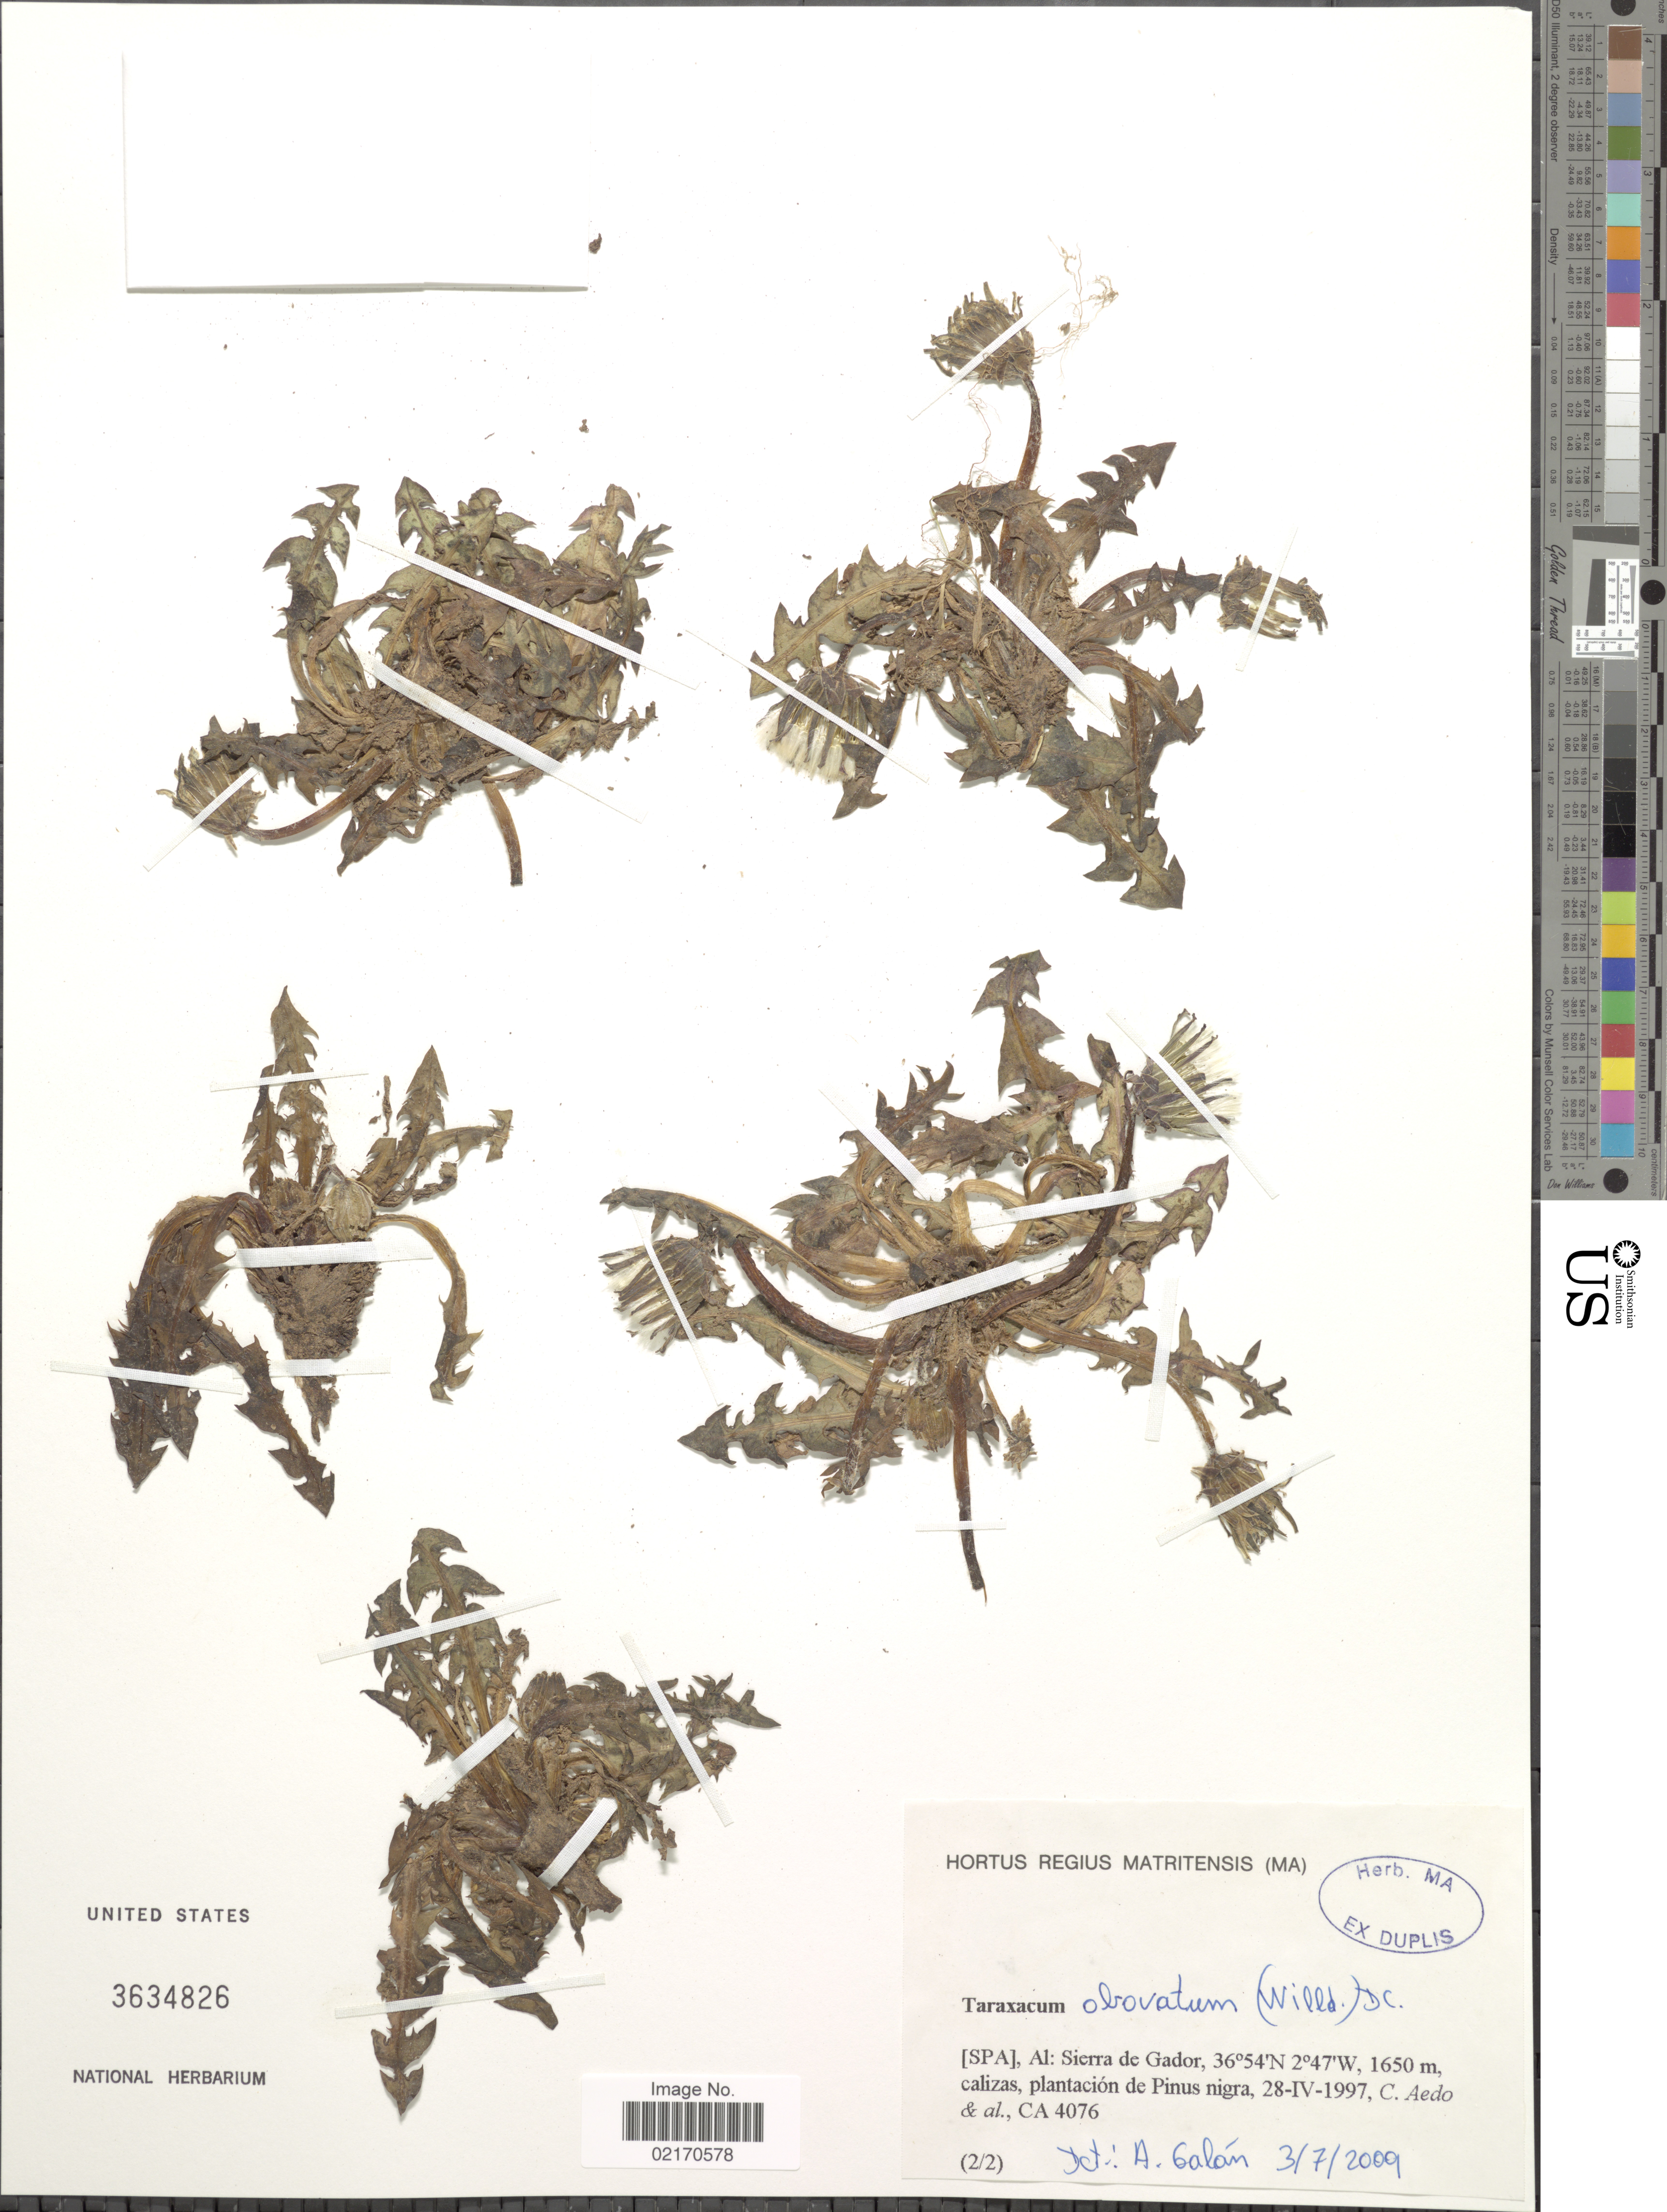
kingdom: Plantae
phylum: Tracheophyta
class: Magnoliopsida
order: Asterales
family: Asteraceae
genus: Taraxacum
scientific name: Taraxacum obovatum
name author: (Willd.) DC.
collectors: C. Aedo & et al.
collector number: CA 4076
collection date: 1997-04-28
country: Spain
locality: (SPA), Al: Sierra de Gador, calizas, plantacion de Pinus nigra.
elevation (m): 1650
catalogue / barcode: US 3634826